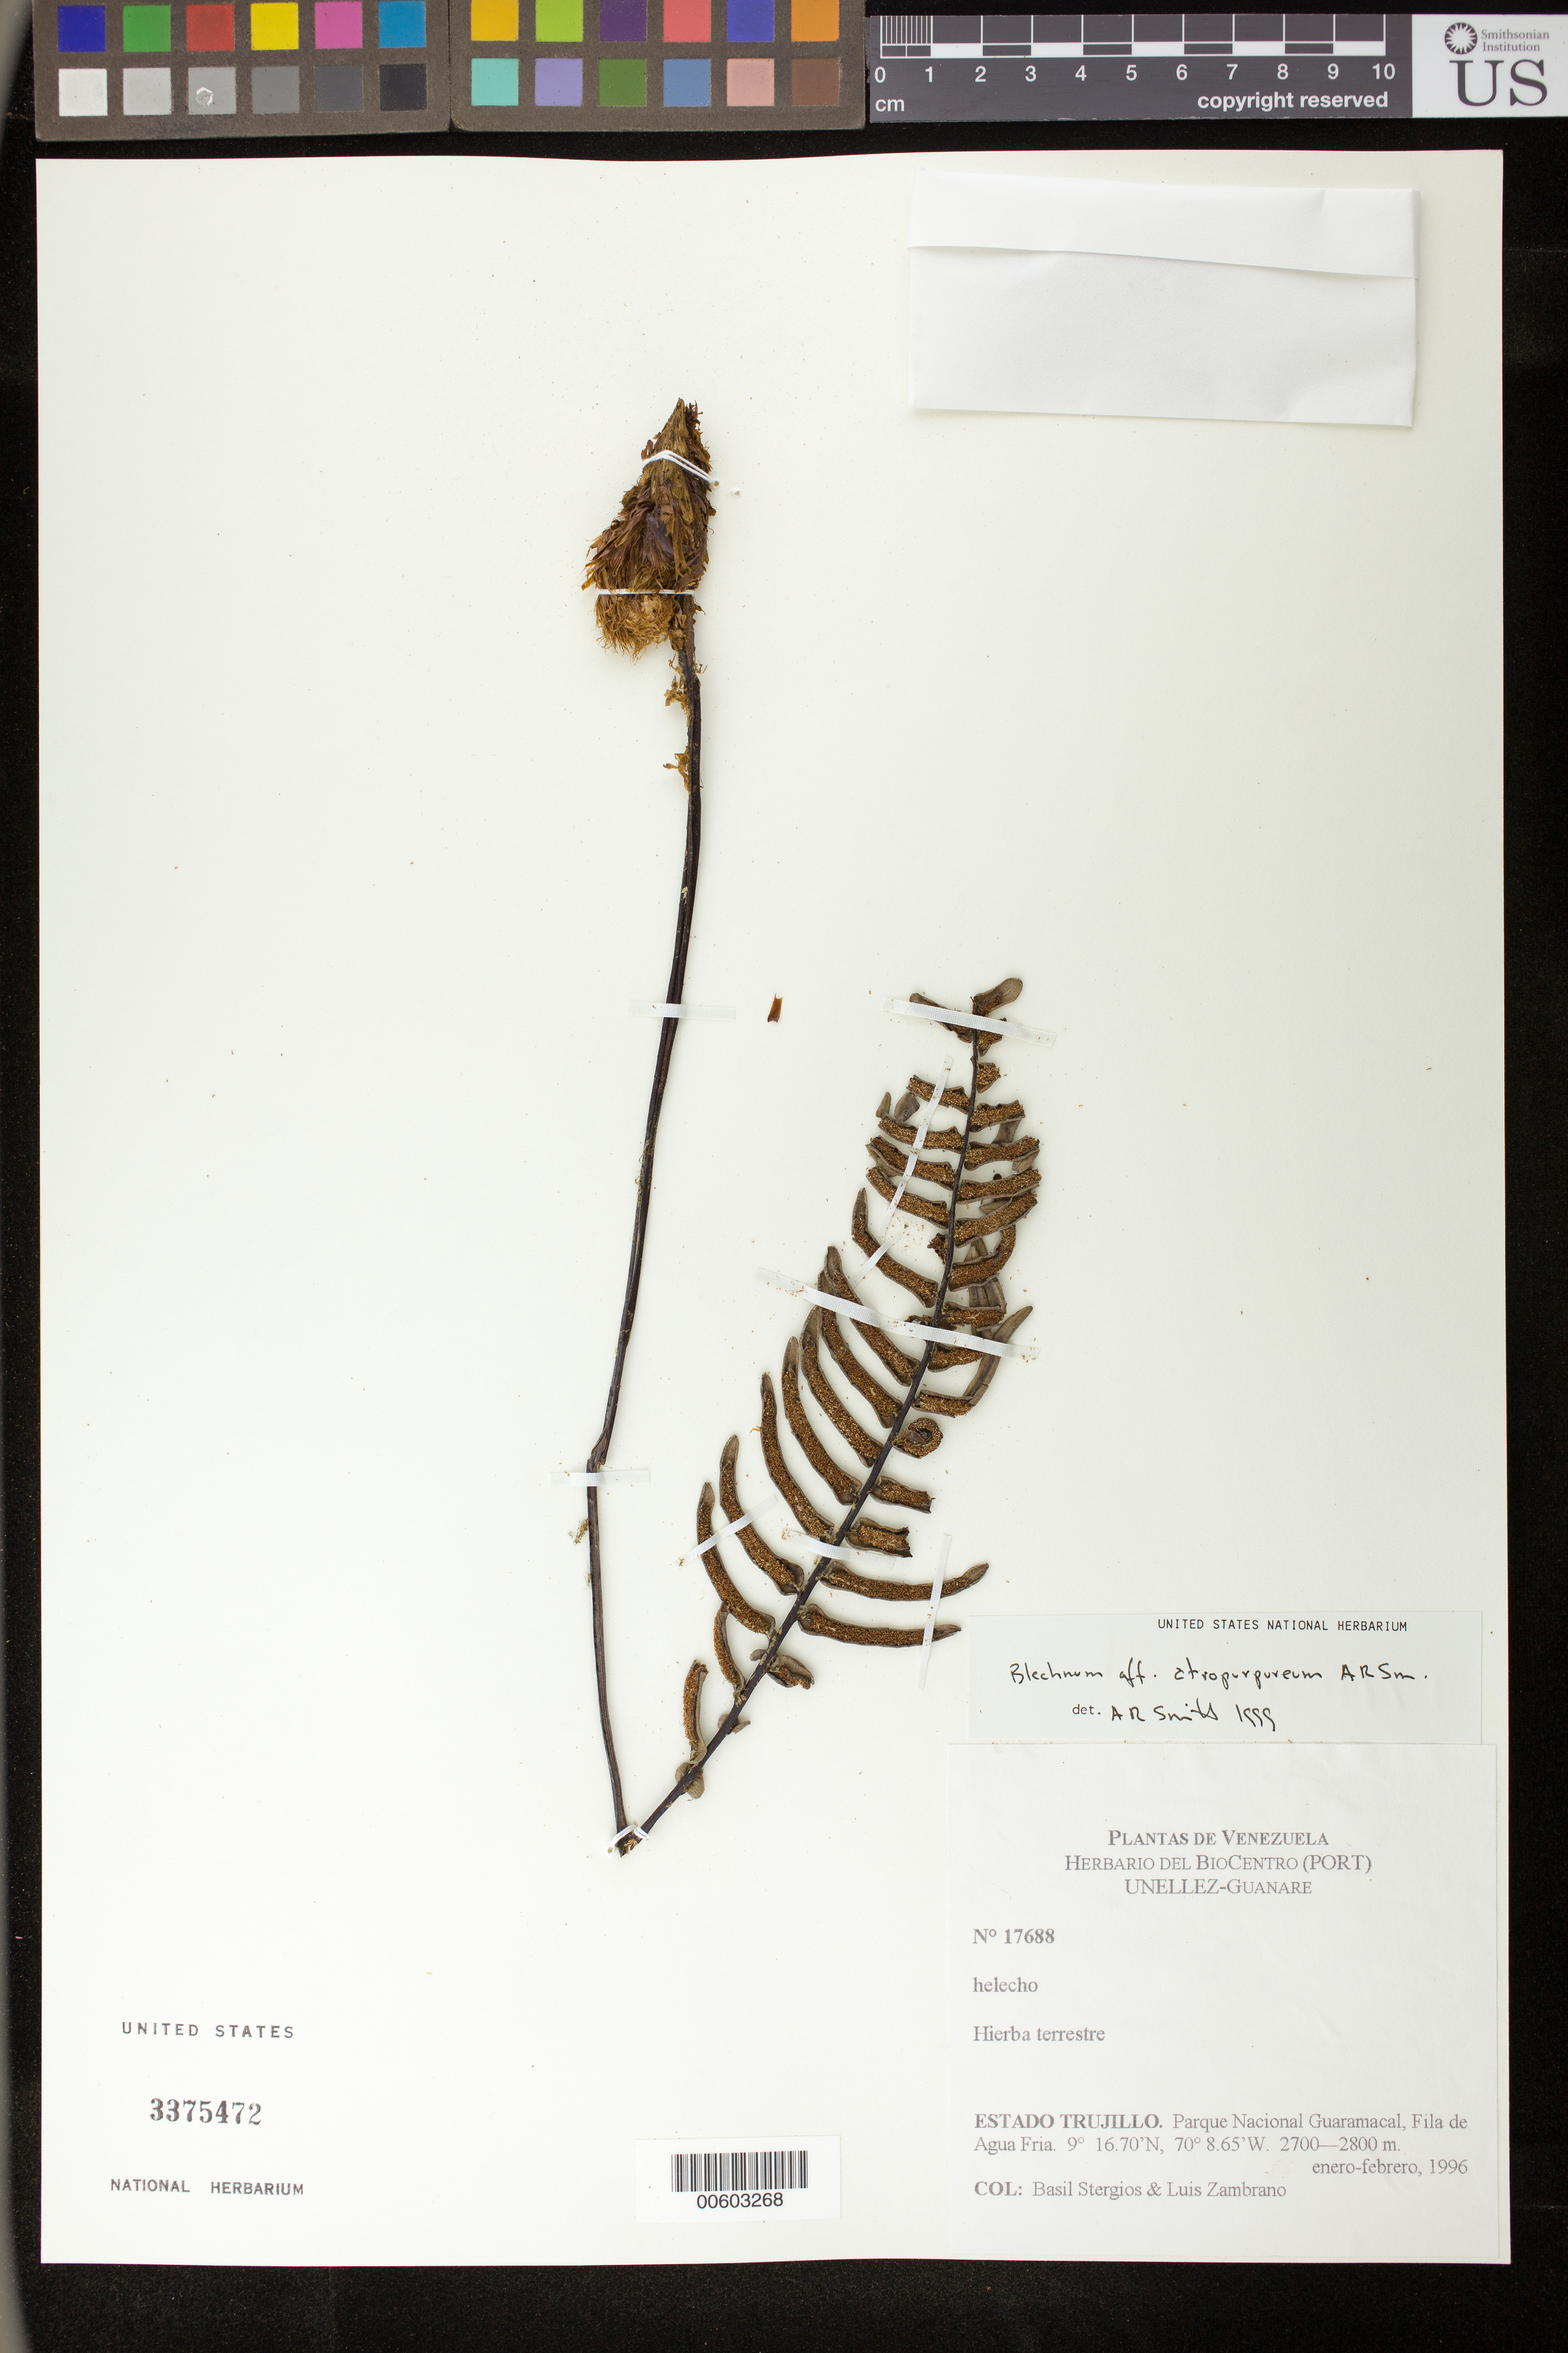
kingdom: Plantae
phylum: Tracheophyta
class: Polypodiopsida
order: Polypodiales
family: Blechnaceae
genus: Blechnum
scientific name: Blechnum atropurpureum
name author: A.R. Sm.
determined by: Smith, Alan R., (UC)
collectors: B. G. Stergios & L. Zambrano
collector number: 17688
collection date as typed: Jan 1996 to -- Feb 1996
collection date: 1996-01/1996-02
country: Venezuela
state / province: Trujillo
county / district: Boconó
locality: Parque Nacional Guaramacal, Fila de Agua Fria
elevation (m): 2700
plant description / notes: UC, US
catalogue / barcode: US 3375472